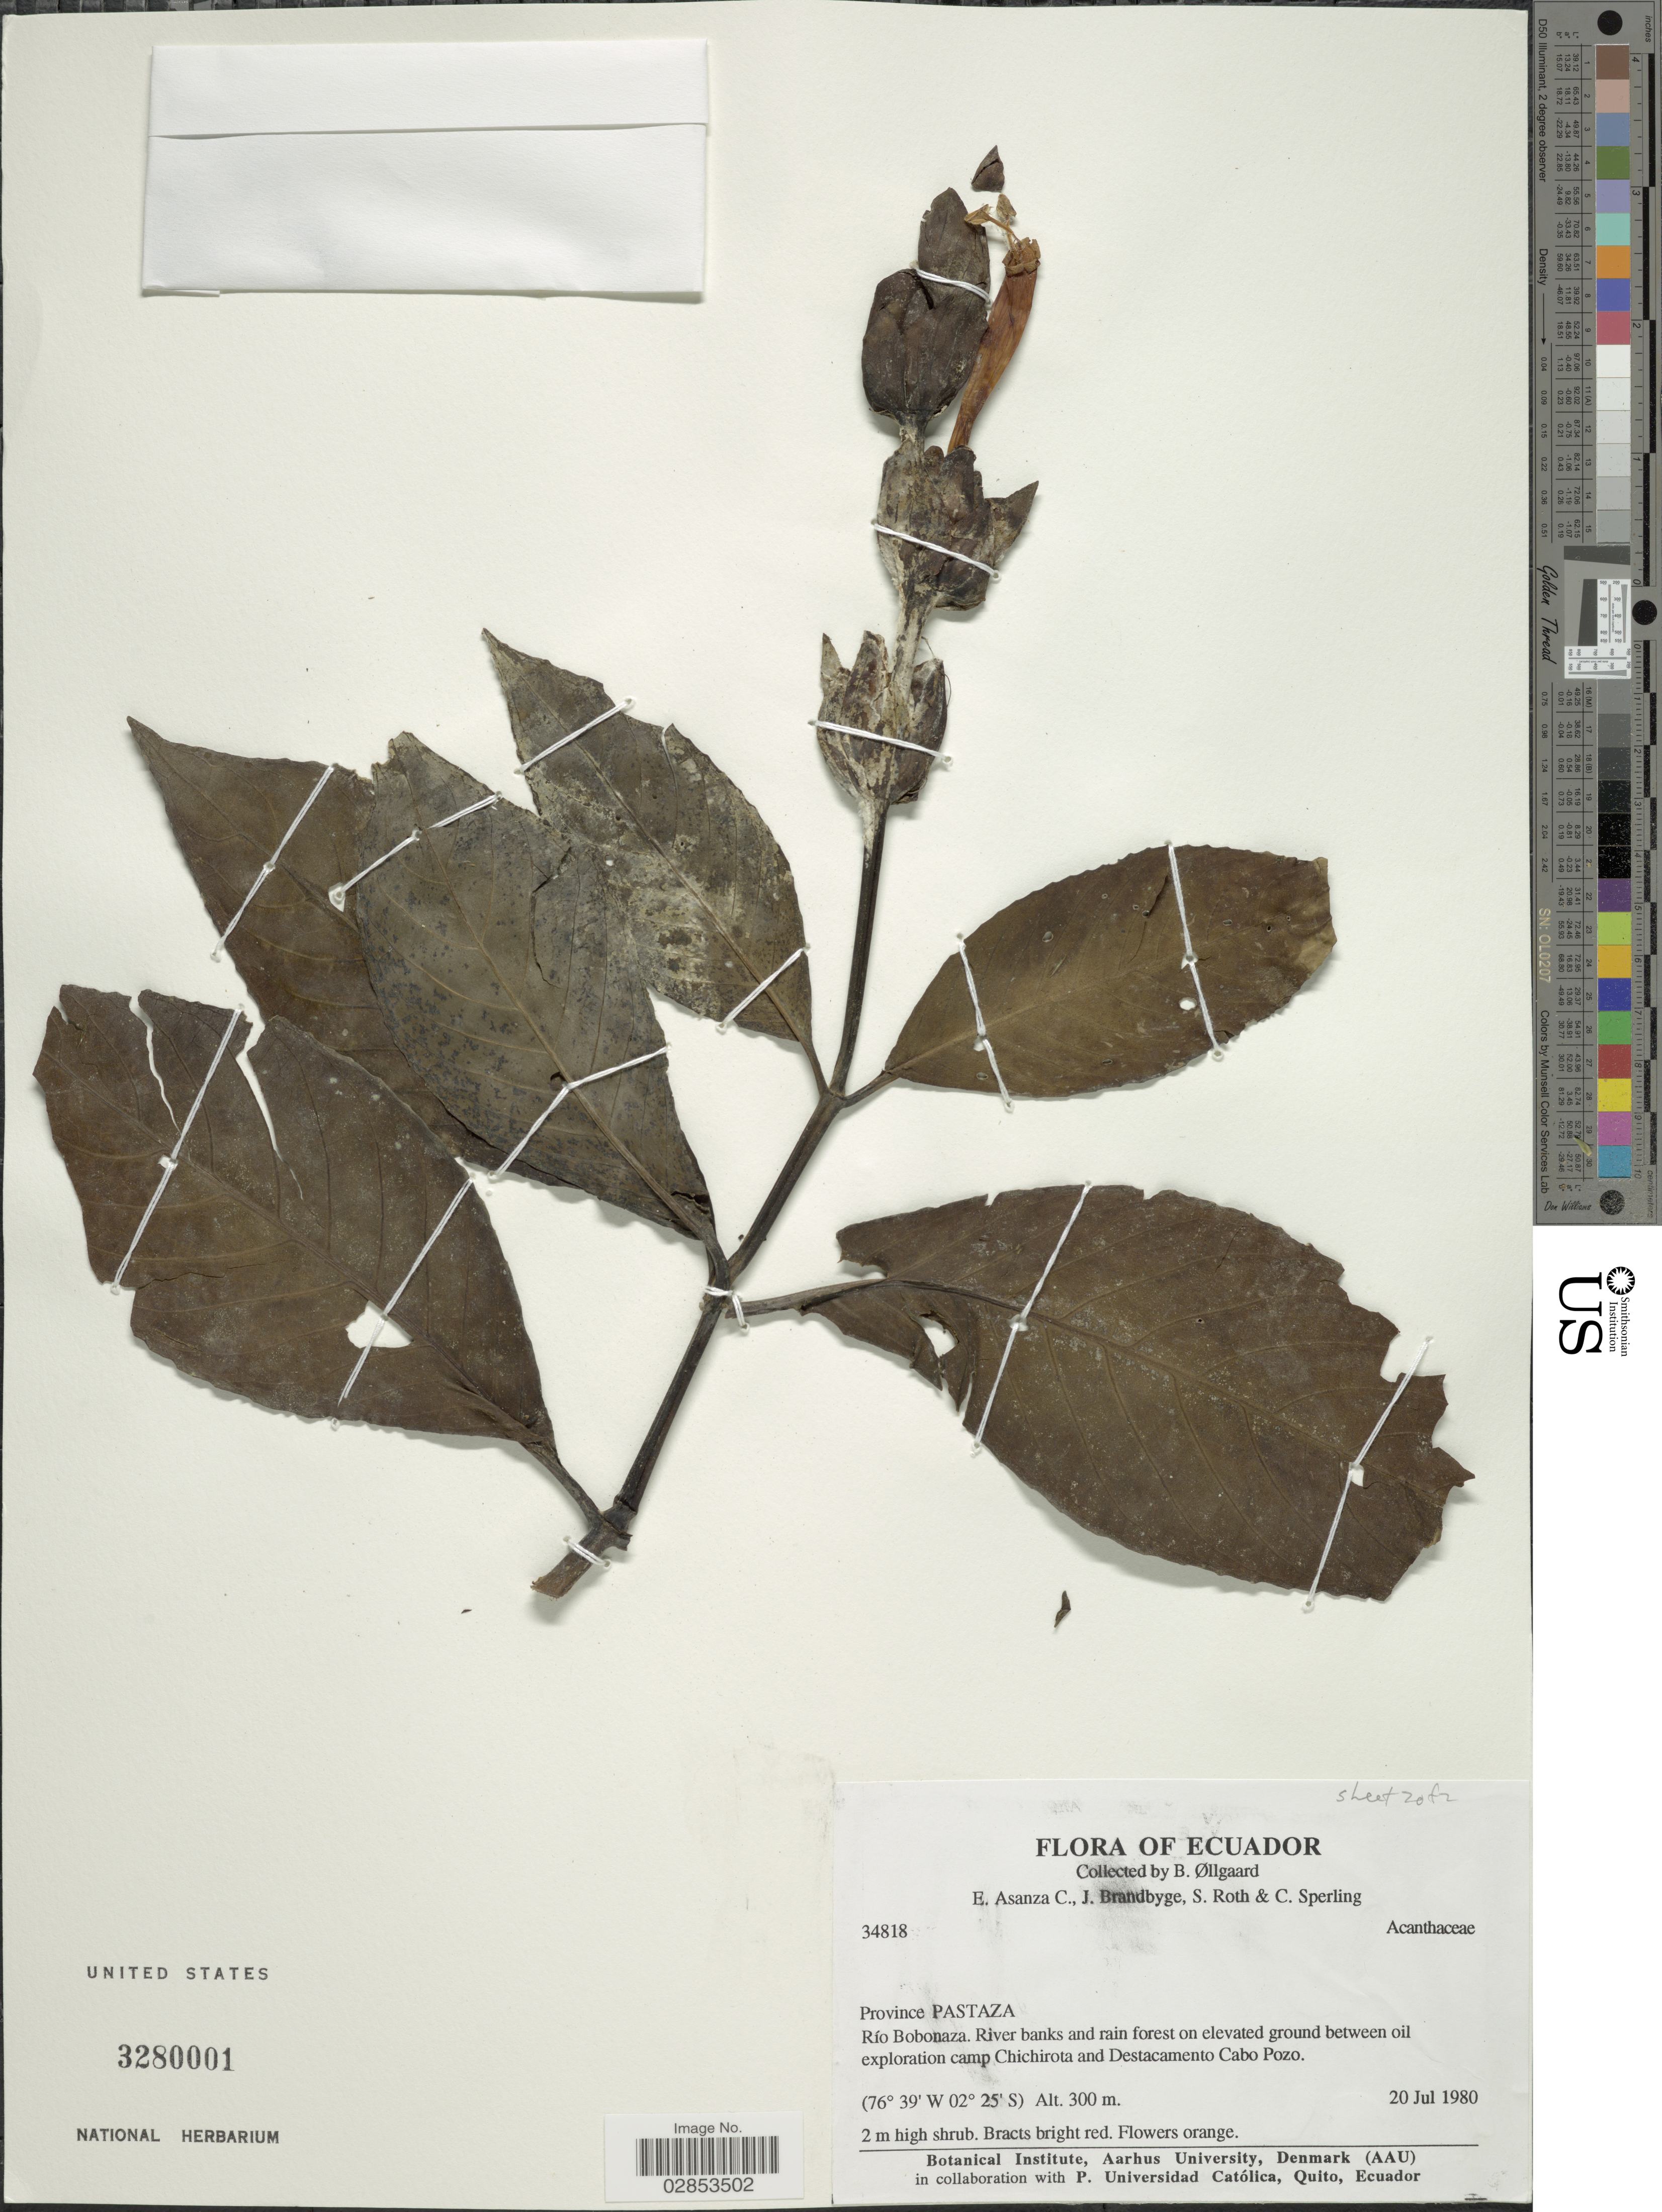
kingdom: Plantae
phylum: Tracheophyta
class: Magnoliopsida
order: Lamiales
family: Acanthaceae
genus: Sanchezia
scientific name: Sanchezia oblonga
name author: Ruiz & Pav.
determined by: Azevedo, Igor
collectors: B. Øllgaard, E. Asanza C., J. Brandbyge, S. Roth & C. Sperling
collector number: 34818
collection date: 1980-07-20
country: Ecuador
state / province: Pastaza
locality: Río Bobonaza. River banks and rain forest on elevated ground between oil exploration camp Chichirota and Destacamento Cabo Pozo.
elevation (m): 300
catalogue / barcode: US 3280001